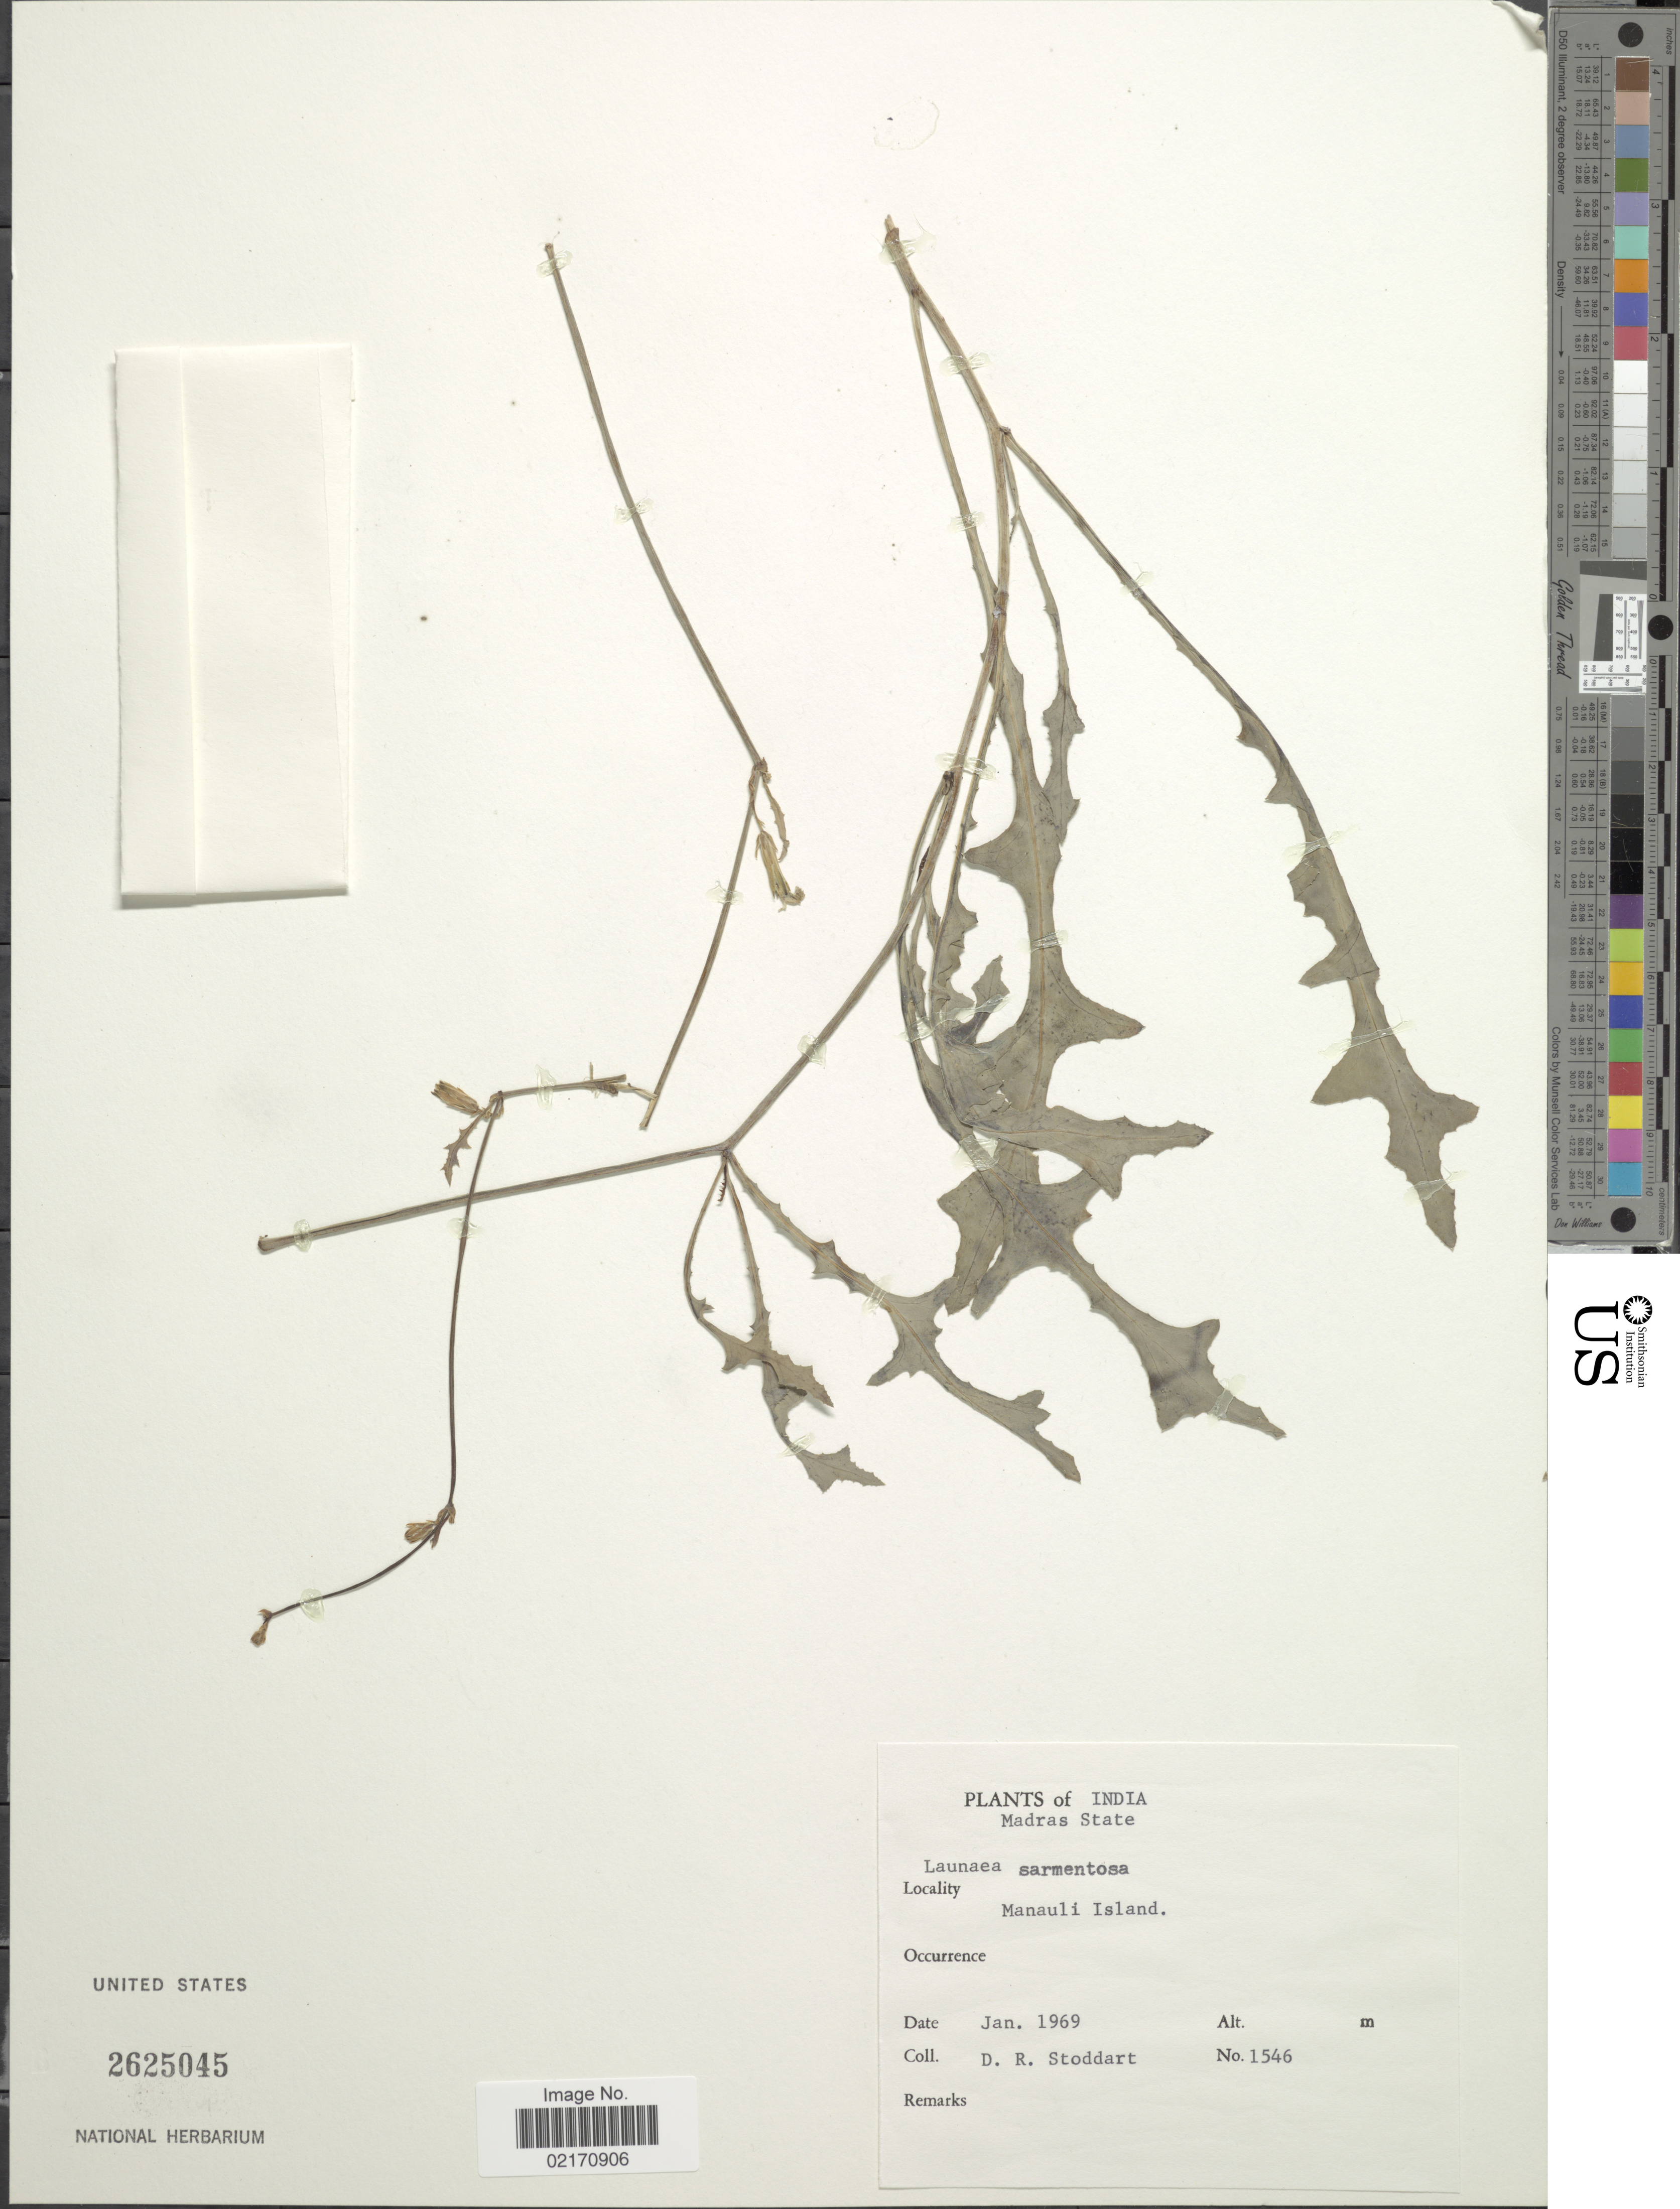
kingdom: Plantae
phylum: Tracheophyta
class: Magnoliopsida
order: Asterales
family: Asteraceae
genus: Launaea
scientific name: Launaea sarmentosa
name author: (Willd.) Kuntze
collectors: D. R. Stoddart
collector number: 1546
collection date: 1969-01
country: India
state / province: Tamil Nadu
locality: Madras State, Manauli Island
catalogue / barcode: US 2625045